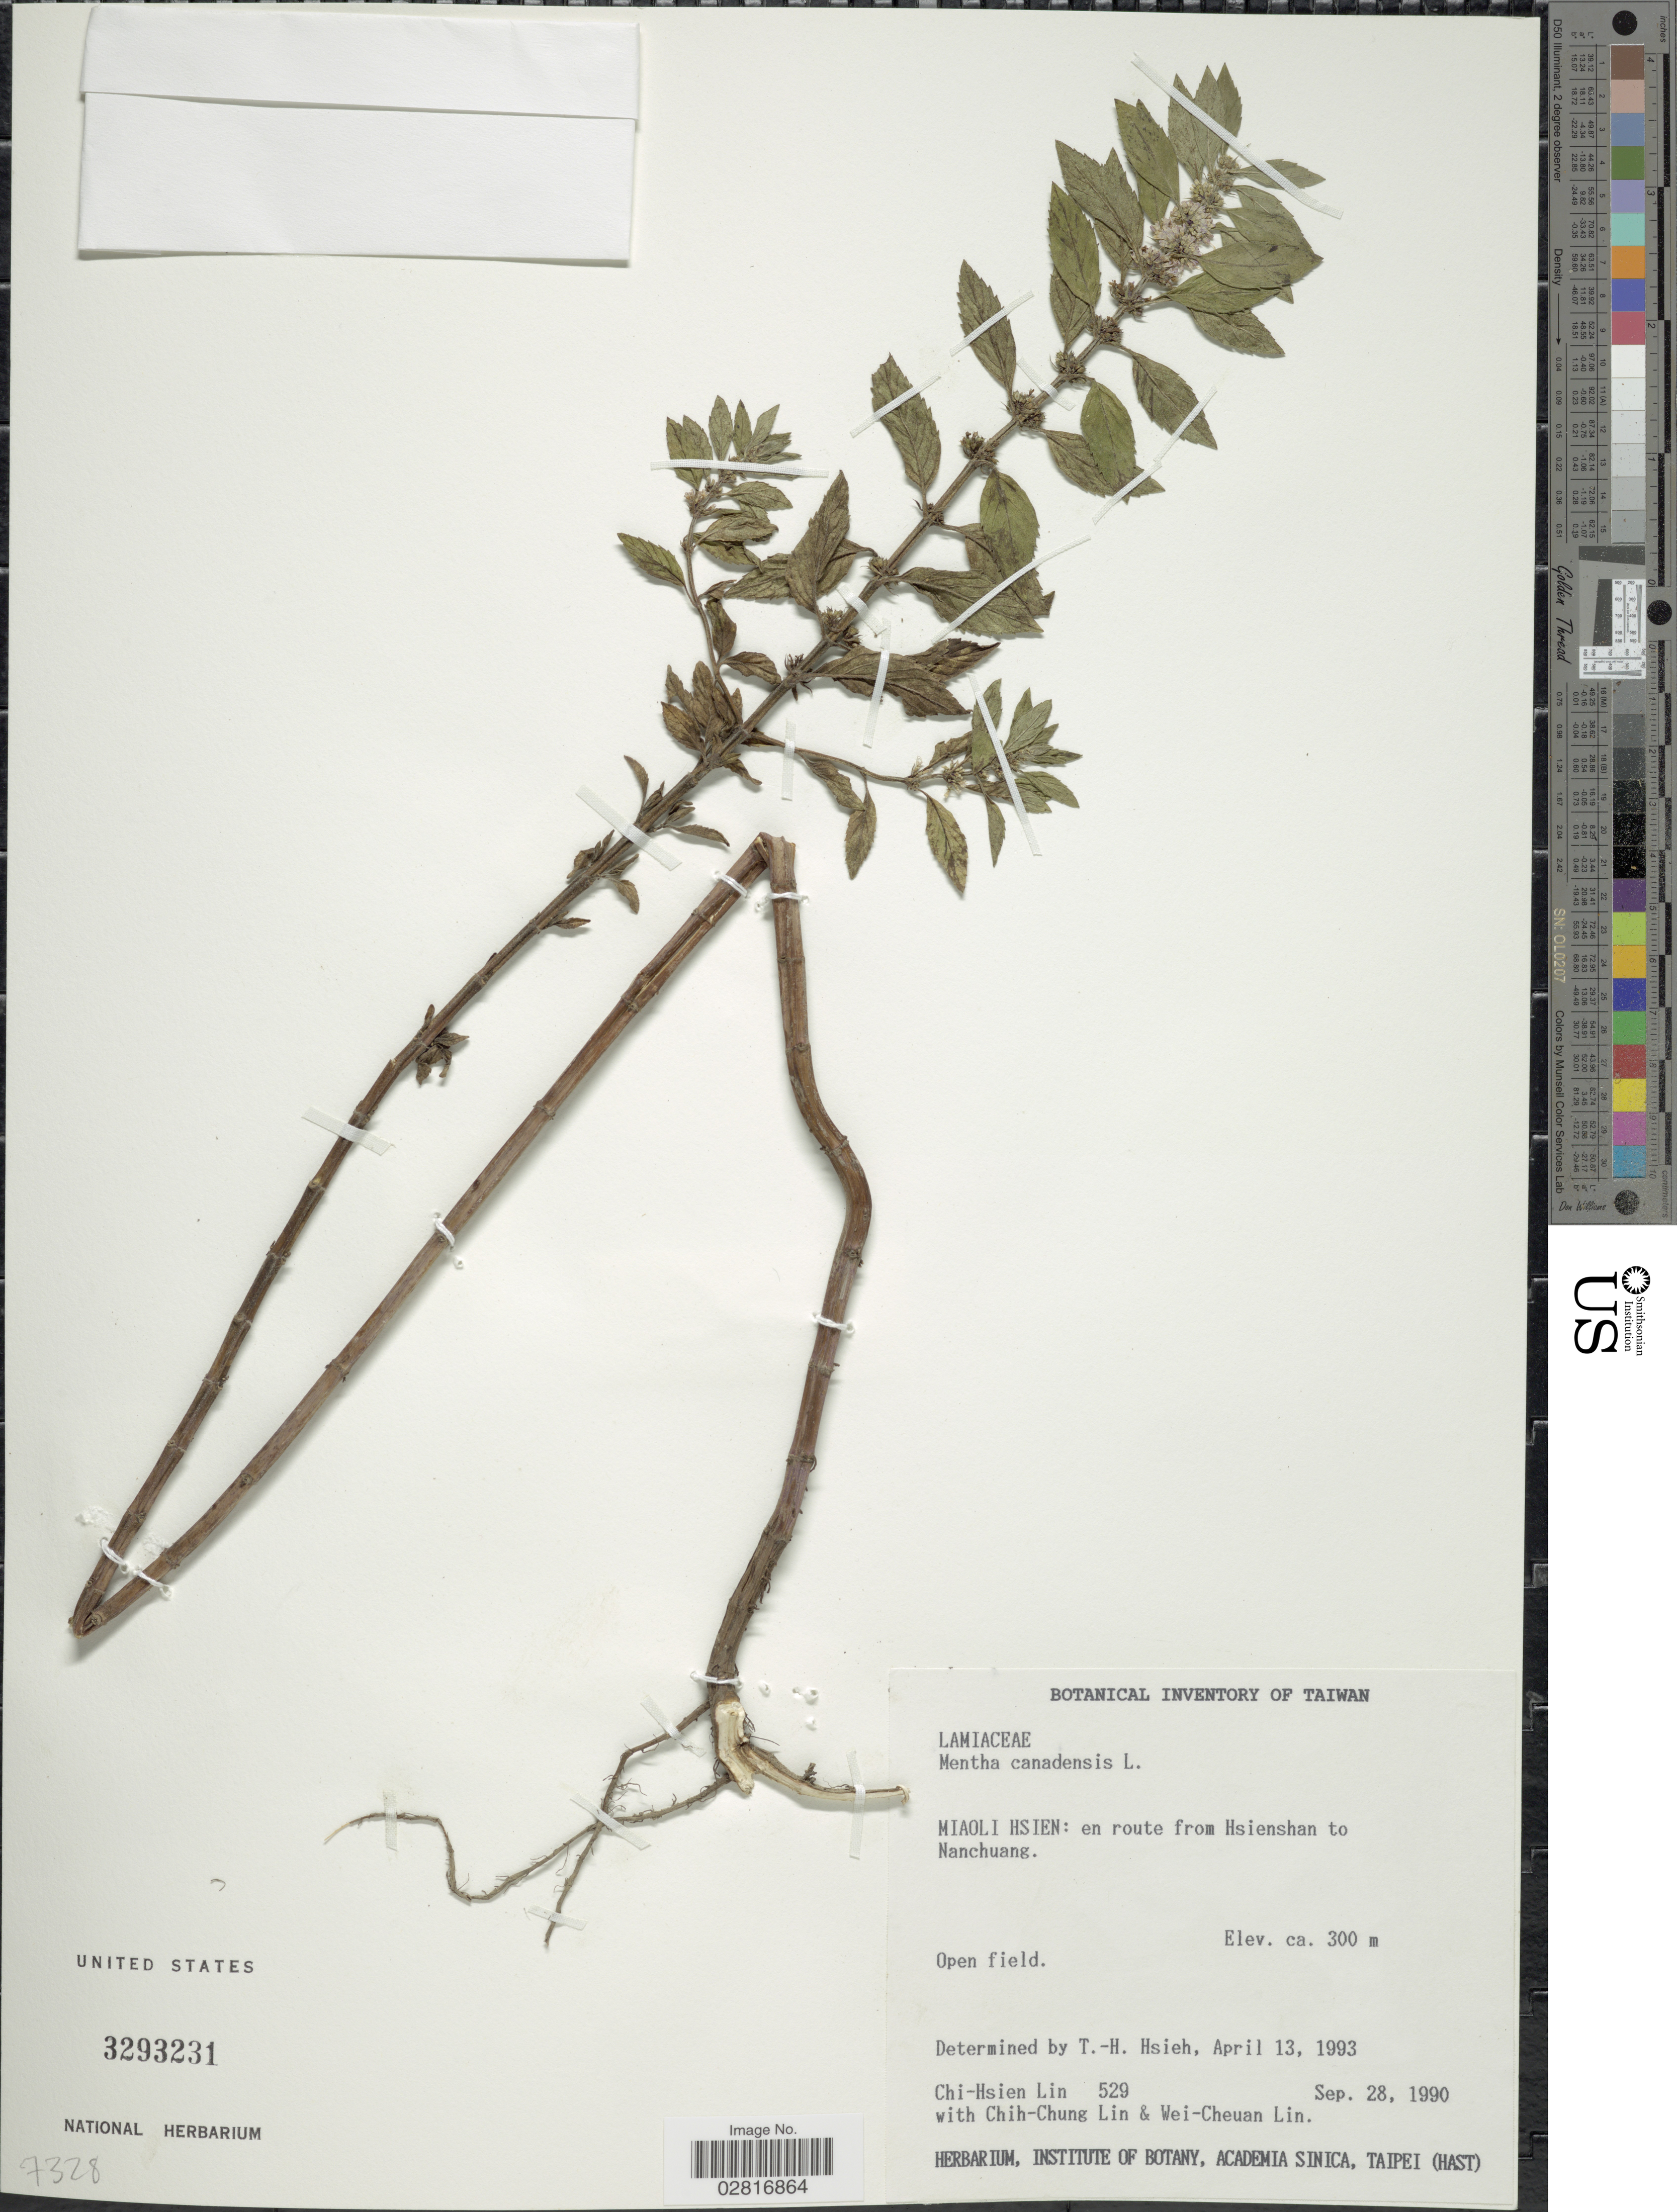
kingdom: Plantae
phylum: Tracheophyta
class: Magnoliopsida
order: Lamiales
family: Lamiaceae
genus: Mentha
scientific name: Mentha canadensis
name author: L.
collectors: C. Lin, C. Lin & W. Lin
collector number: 529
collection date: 1990-09-28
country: Taiwan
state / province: Miaoli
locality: Miaoli Hsien: en route from Hsienshan to Nanchuang.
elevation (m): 300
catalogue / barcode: US 3293231